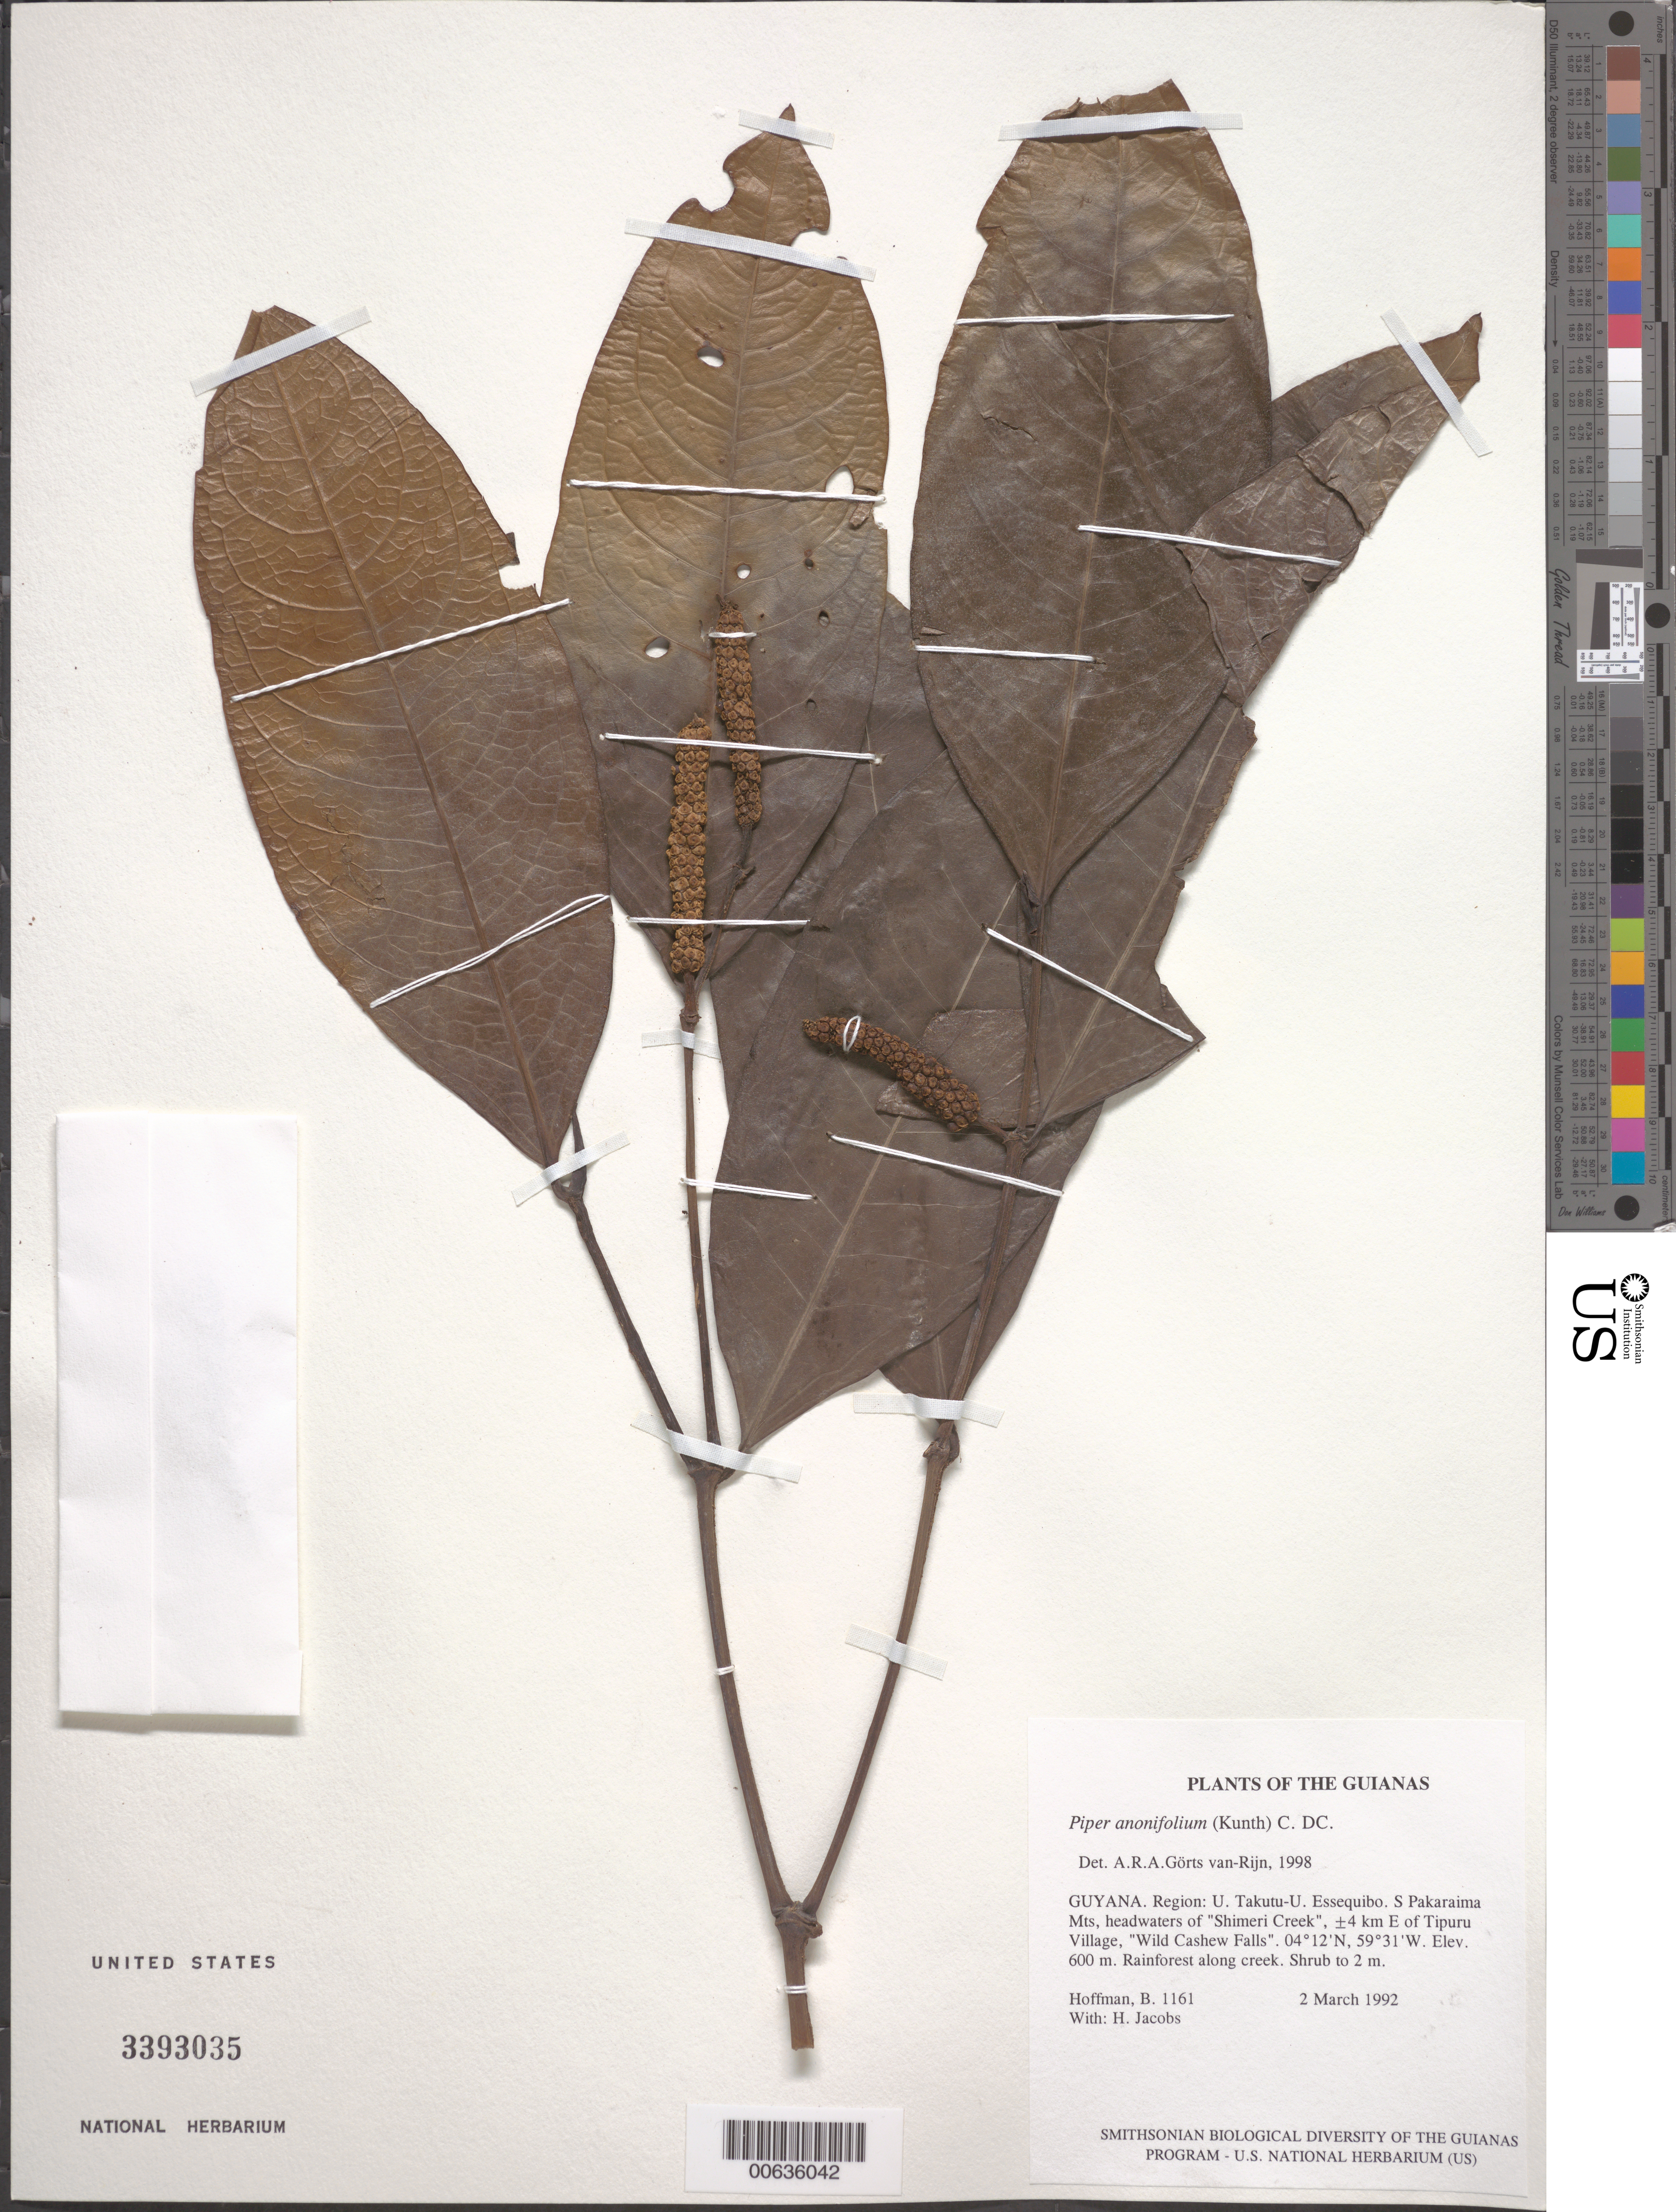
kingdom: Plantae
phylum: Tracheophyta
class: Magnoliopsida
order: Piperales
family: Piperaceae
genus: Piper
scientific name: Piper anonifolium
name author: (Kunth) C. DC.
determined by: Görts-van Rijn, A. R. A.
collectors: B. Hoffman & H. Jacobs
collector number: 1161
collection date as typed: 2 March 1992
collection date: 1992-03-02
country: Guyana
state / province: U. Takutu-U. Essequibo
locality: S Pakaraima Mts, headwaters of "Shimeri Creek", ±4 km E of Tipuru Village, "Wild Cashew Falls"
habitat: Rainforest along creek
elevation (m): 600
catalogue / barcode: US 3393035